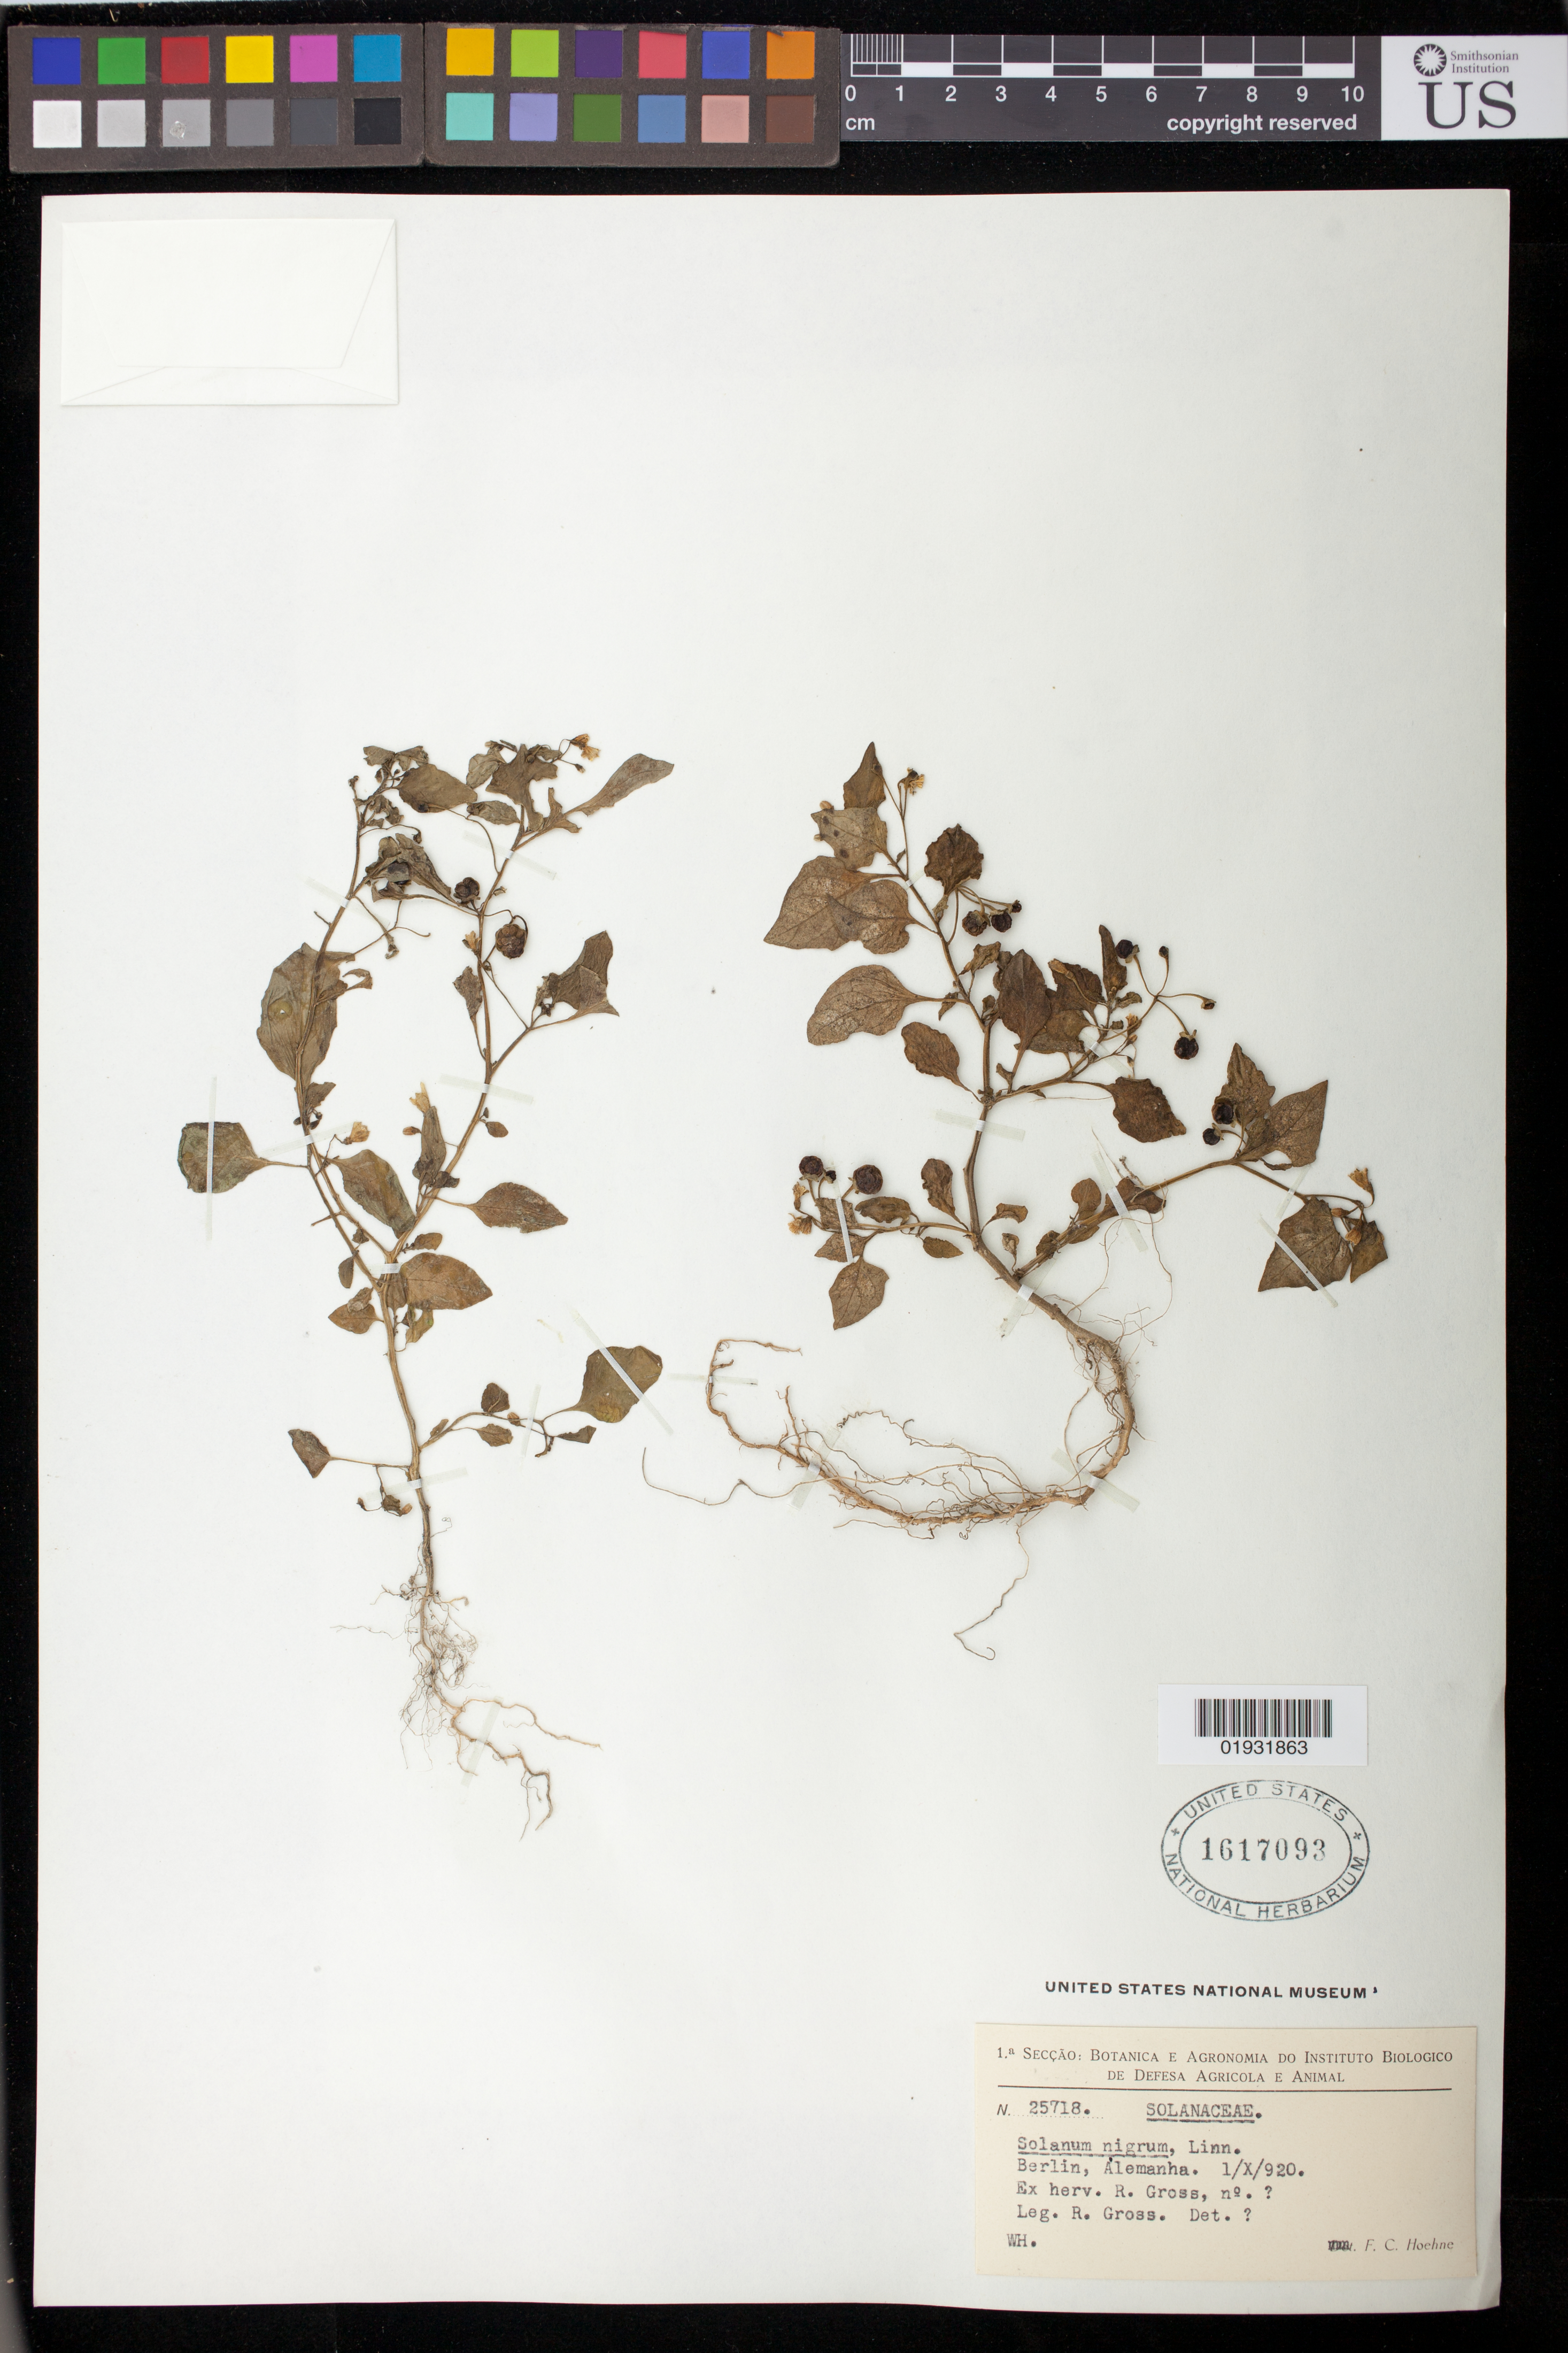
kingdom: Plantae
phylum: Tracheophyta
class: Magnoliopsida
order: Solanales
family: Solanaceae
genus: Solanum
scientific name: Solanum nigrum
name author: L.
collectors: R. Gross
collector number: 25718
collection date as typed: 10 Jan 1920 or Jan 1920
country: Germany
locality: Berlin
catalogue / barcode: US 1617093